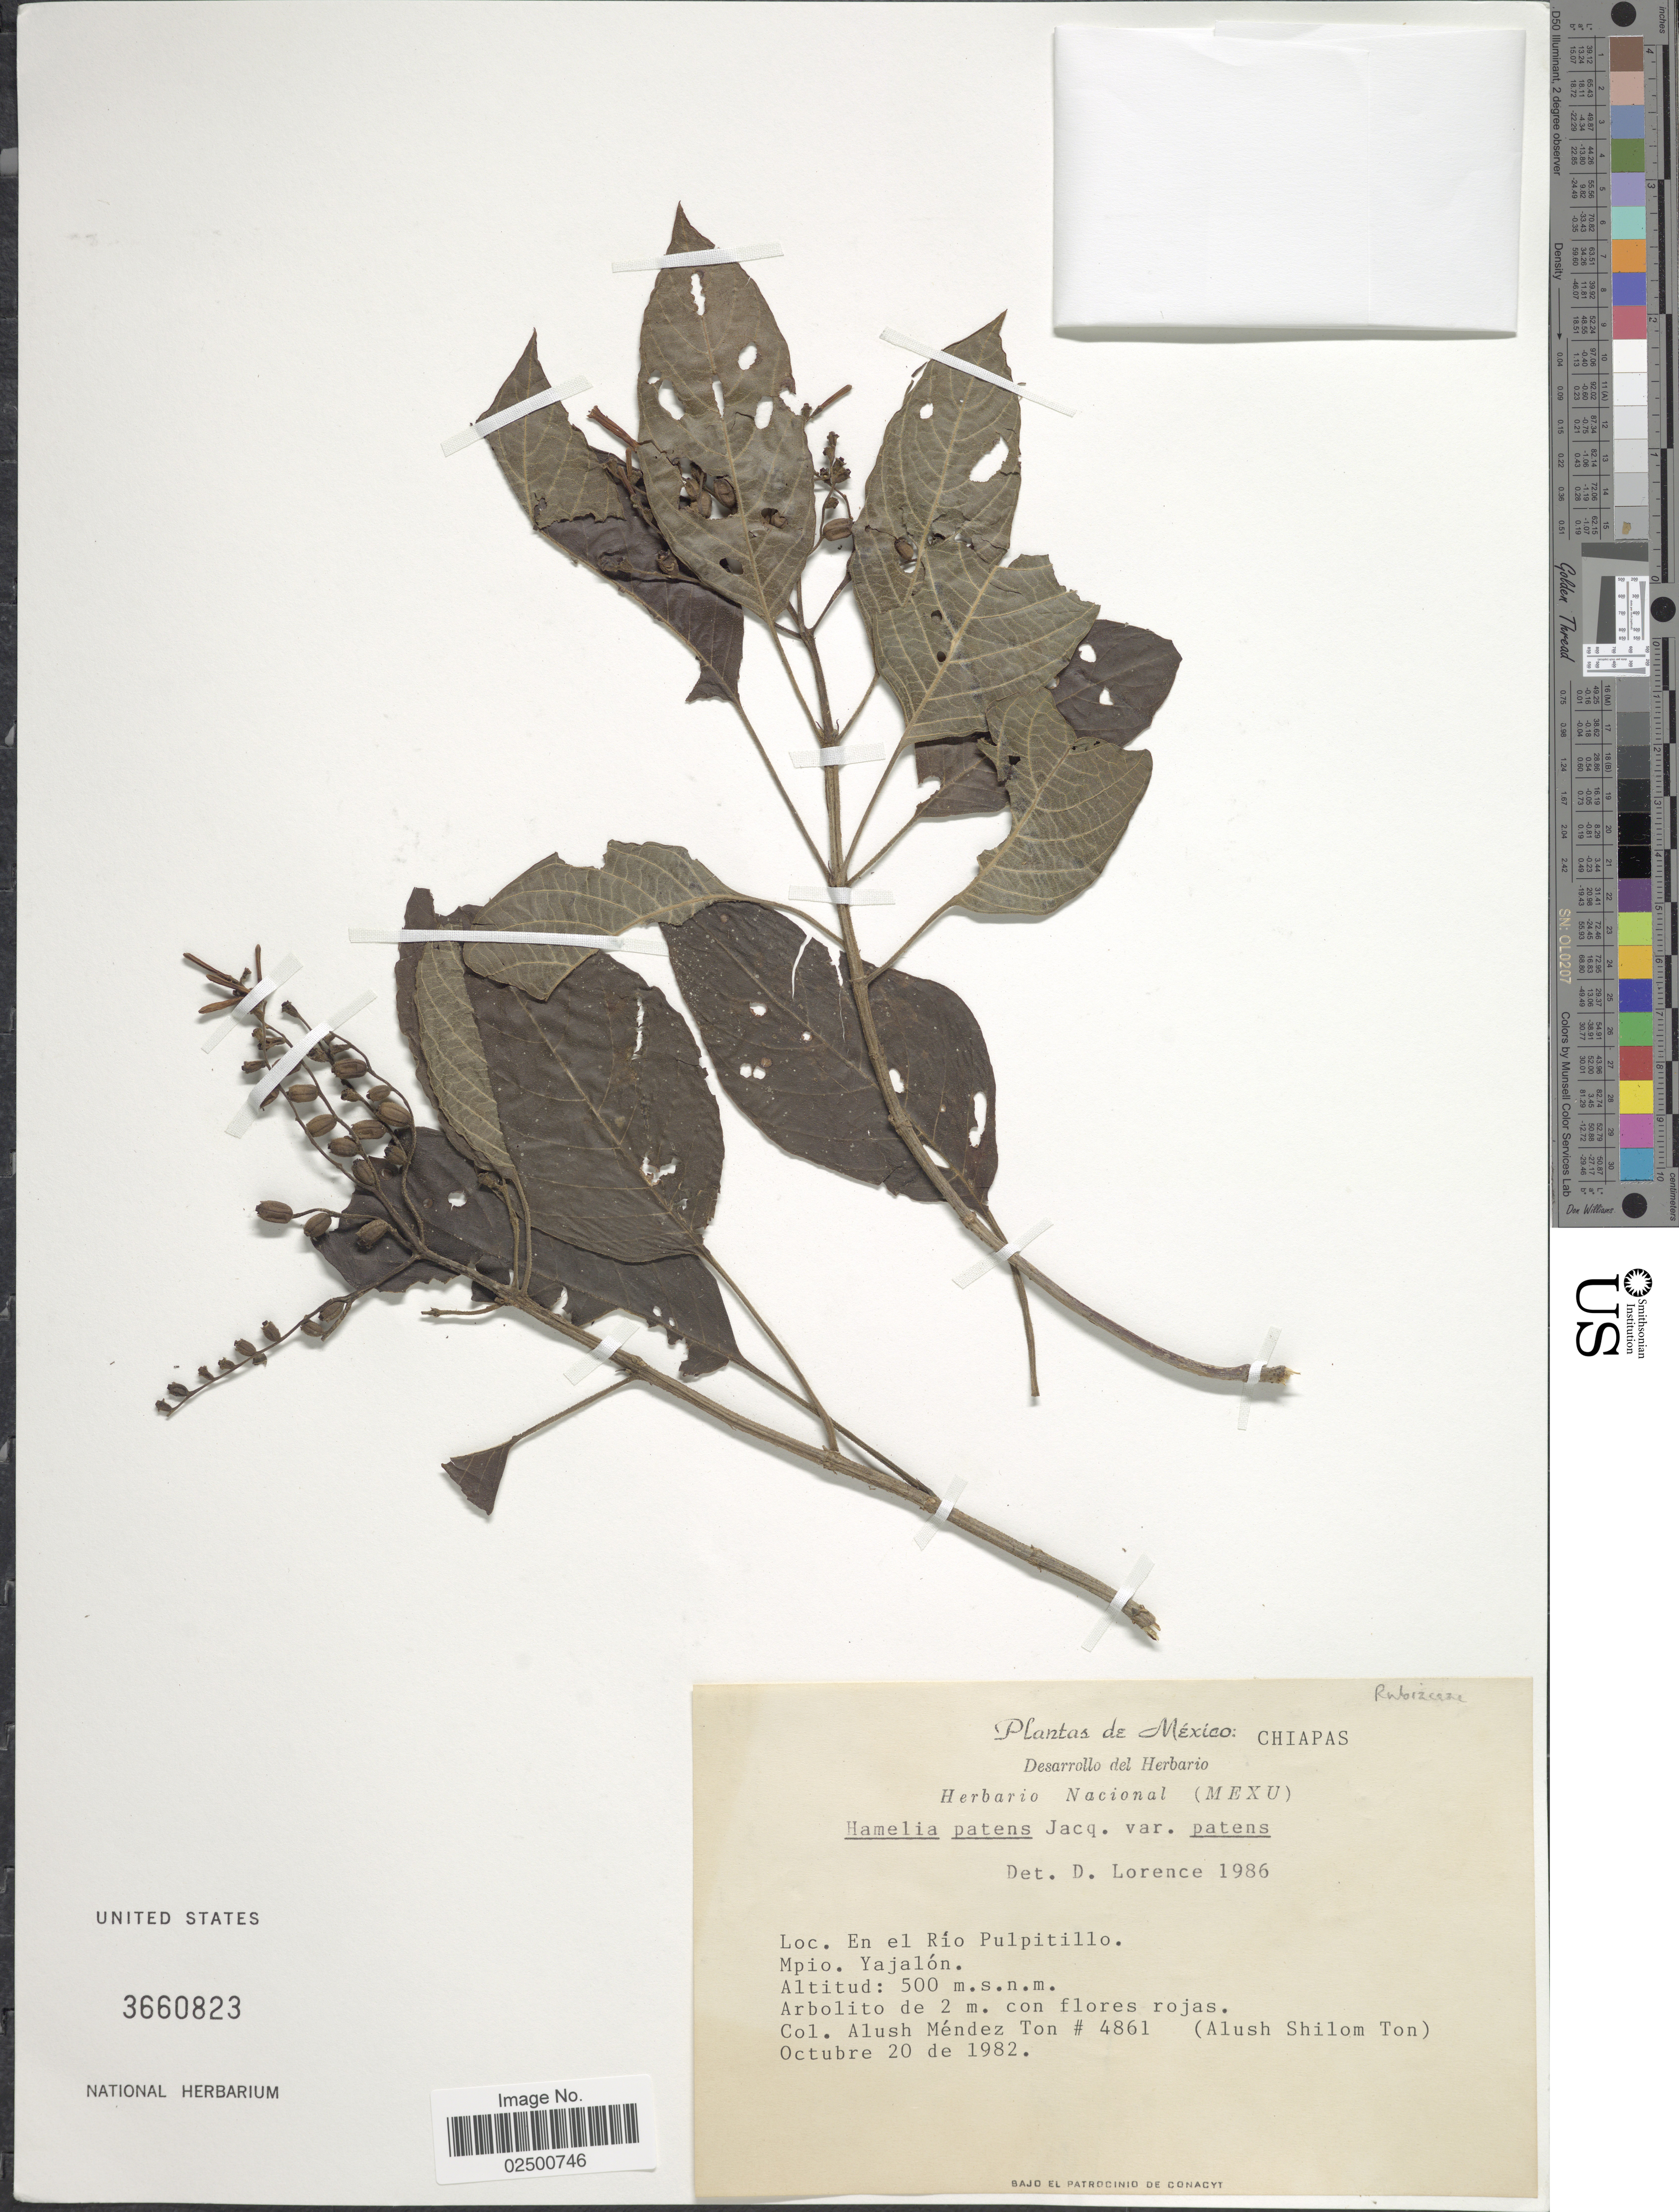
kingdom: Plantae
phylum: Tracheophyta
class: Magnoliopsida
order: Gentianales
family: Rubiaceae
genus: Hamelia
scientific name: Hamelia patens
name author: Jacq.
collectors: A. M. Ton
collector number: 4861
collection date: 1982-10-20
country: Mexico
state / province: Chiapas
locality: En el Rio Pulpitillo. Mpio. Yajalon.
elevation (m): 500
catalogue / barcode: US 3660823